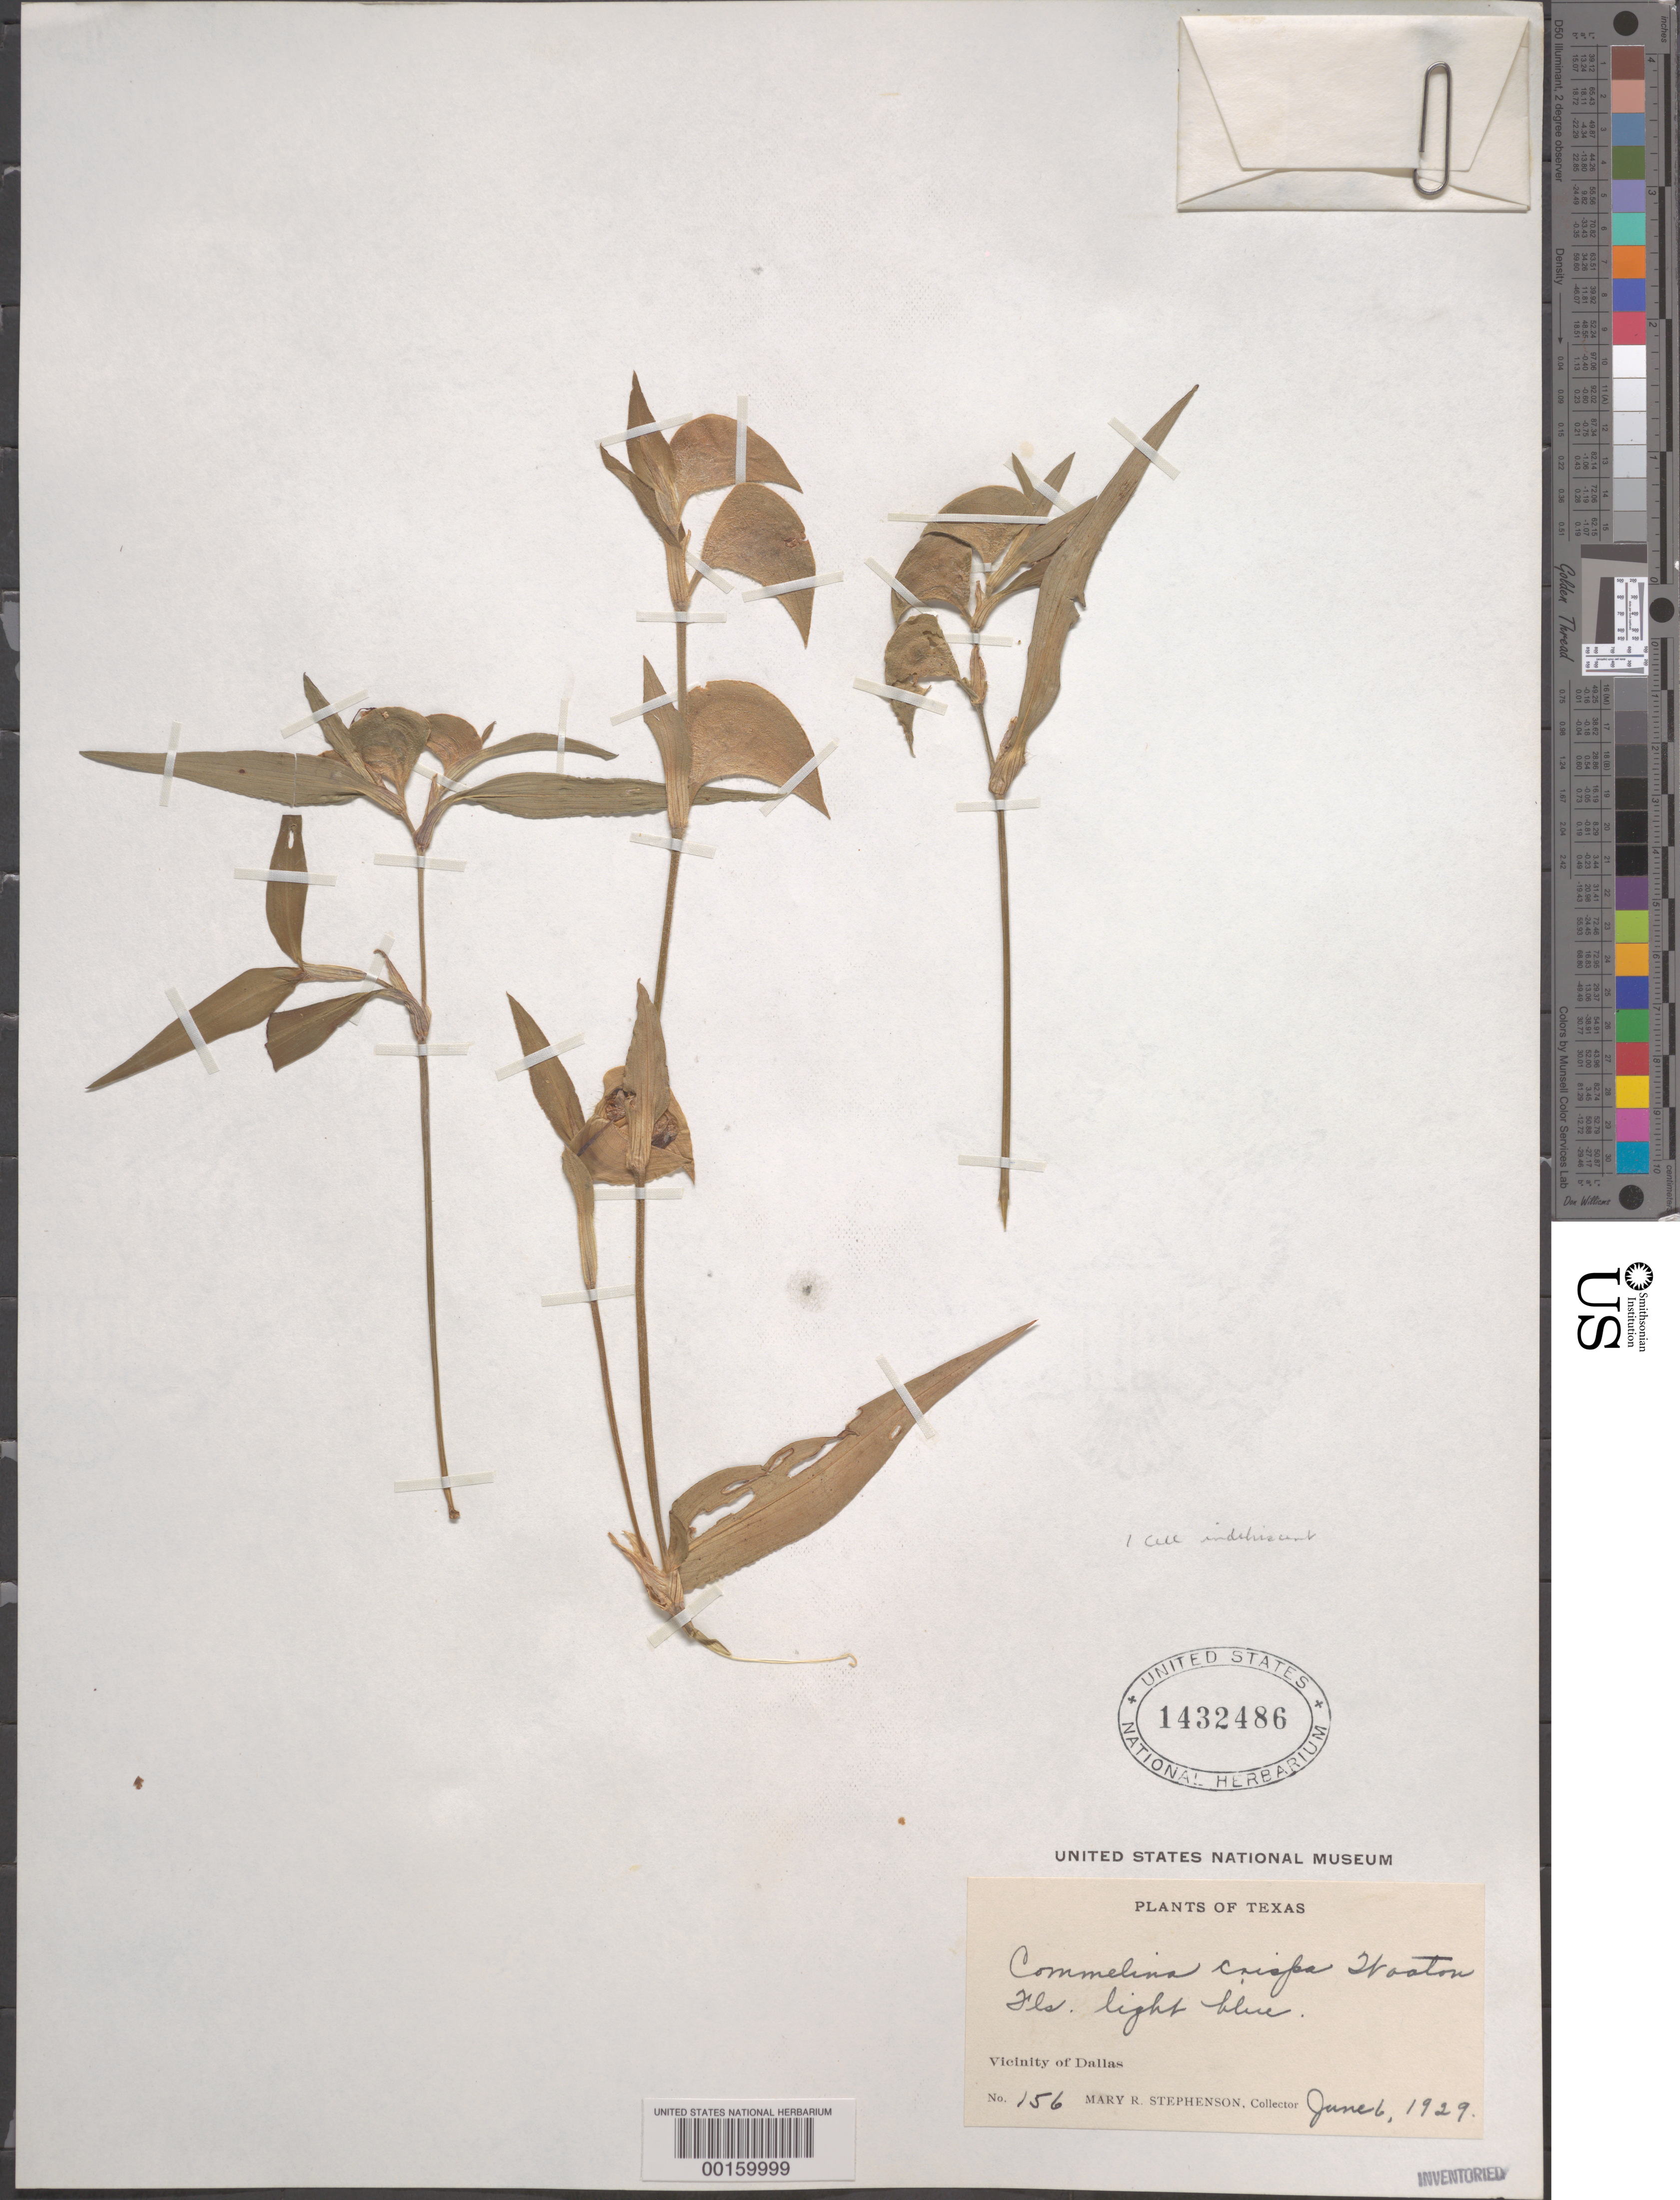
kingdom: Plantae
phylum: Tracheophyta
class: Liliopsida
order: Commelinales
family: Commelinaceae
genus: Commelina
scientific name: Commelina erecta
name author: L.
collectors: M. R. Stephenson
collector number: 156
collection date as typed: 06 Jun 1929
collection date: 1929-06-06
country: United States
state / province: Texas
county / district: Dallas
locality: Dallas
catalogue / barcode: US 1432486